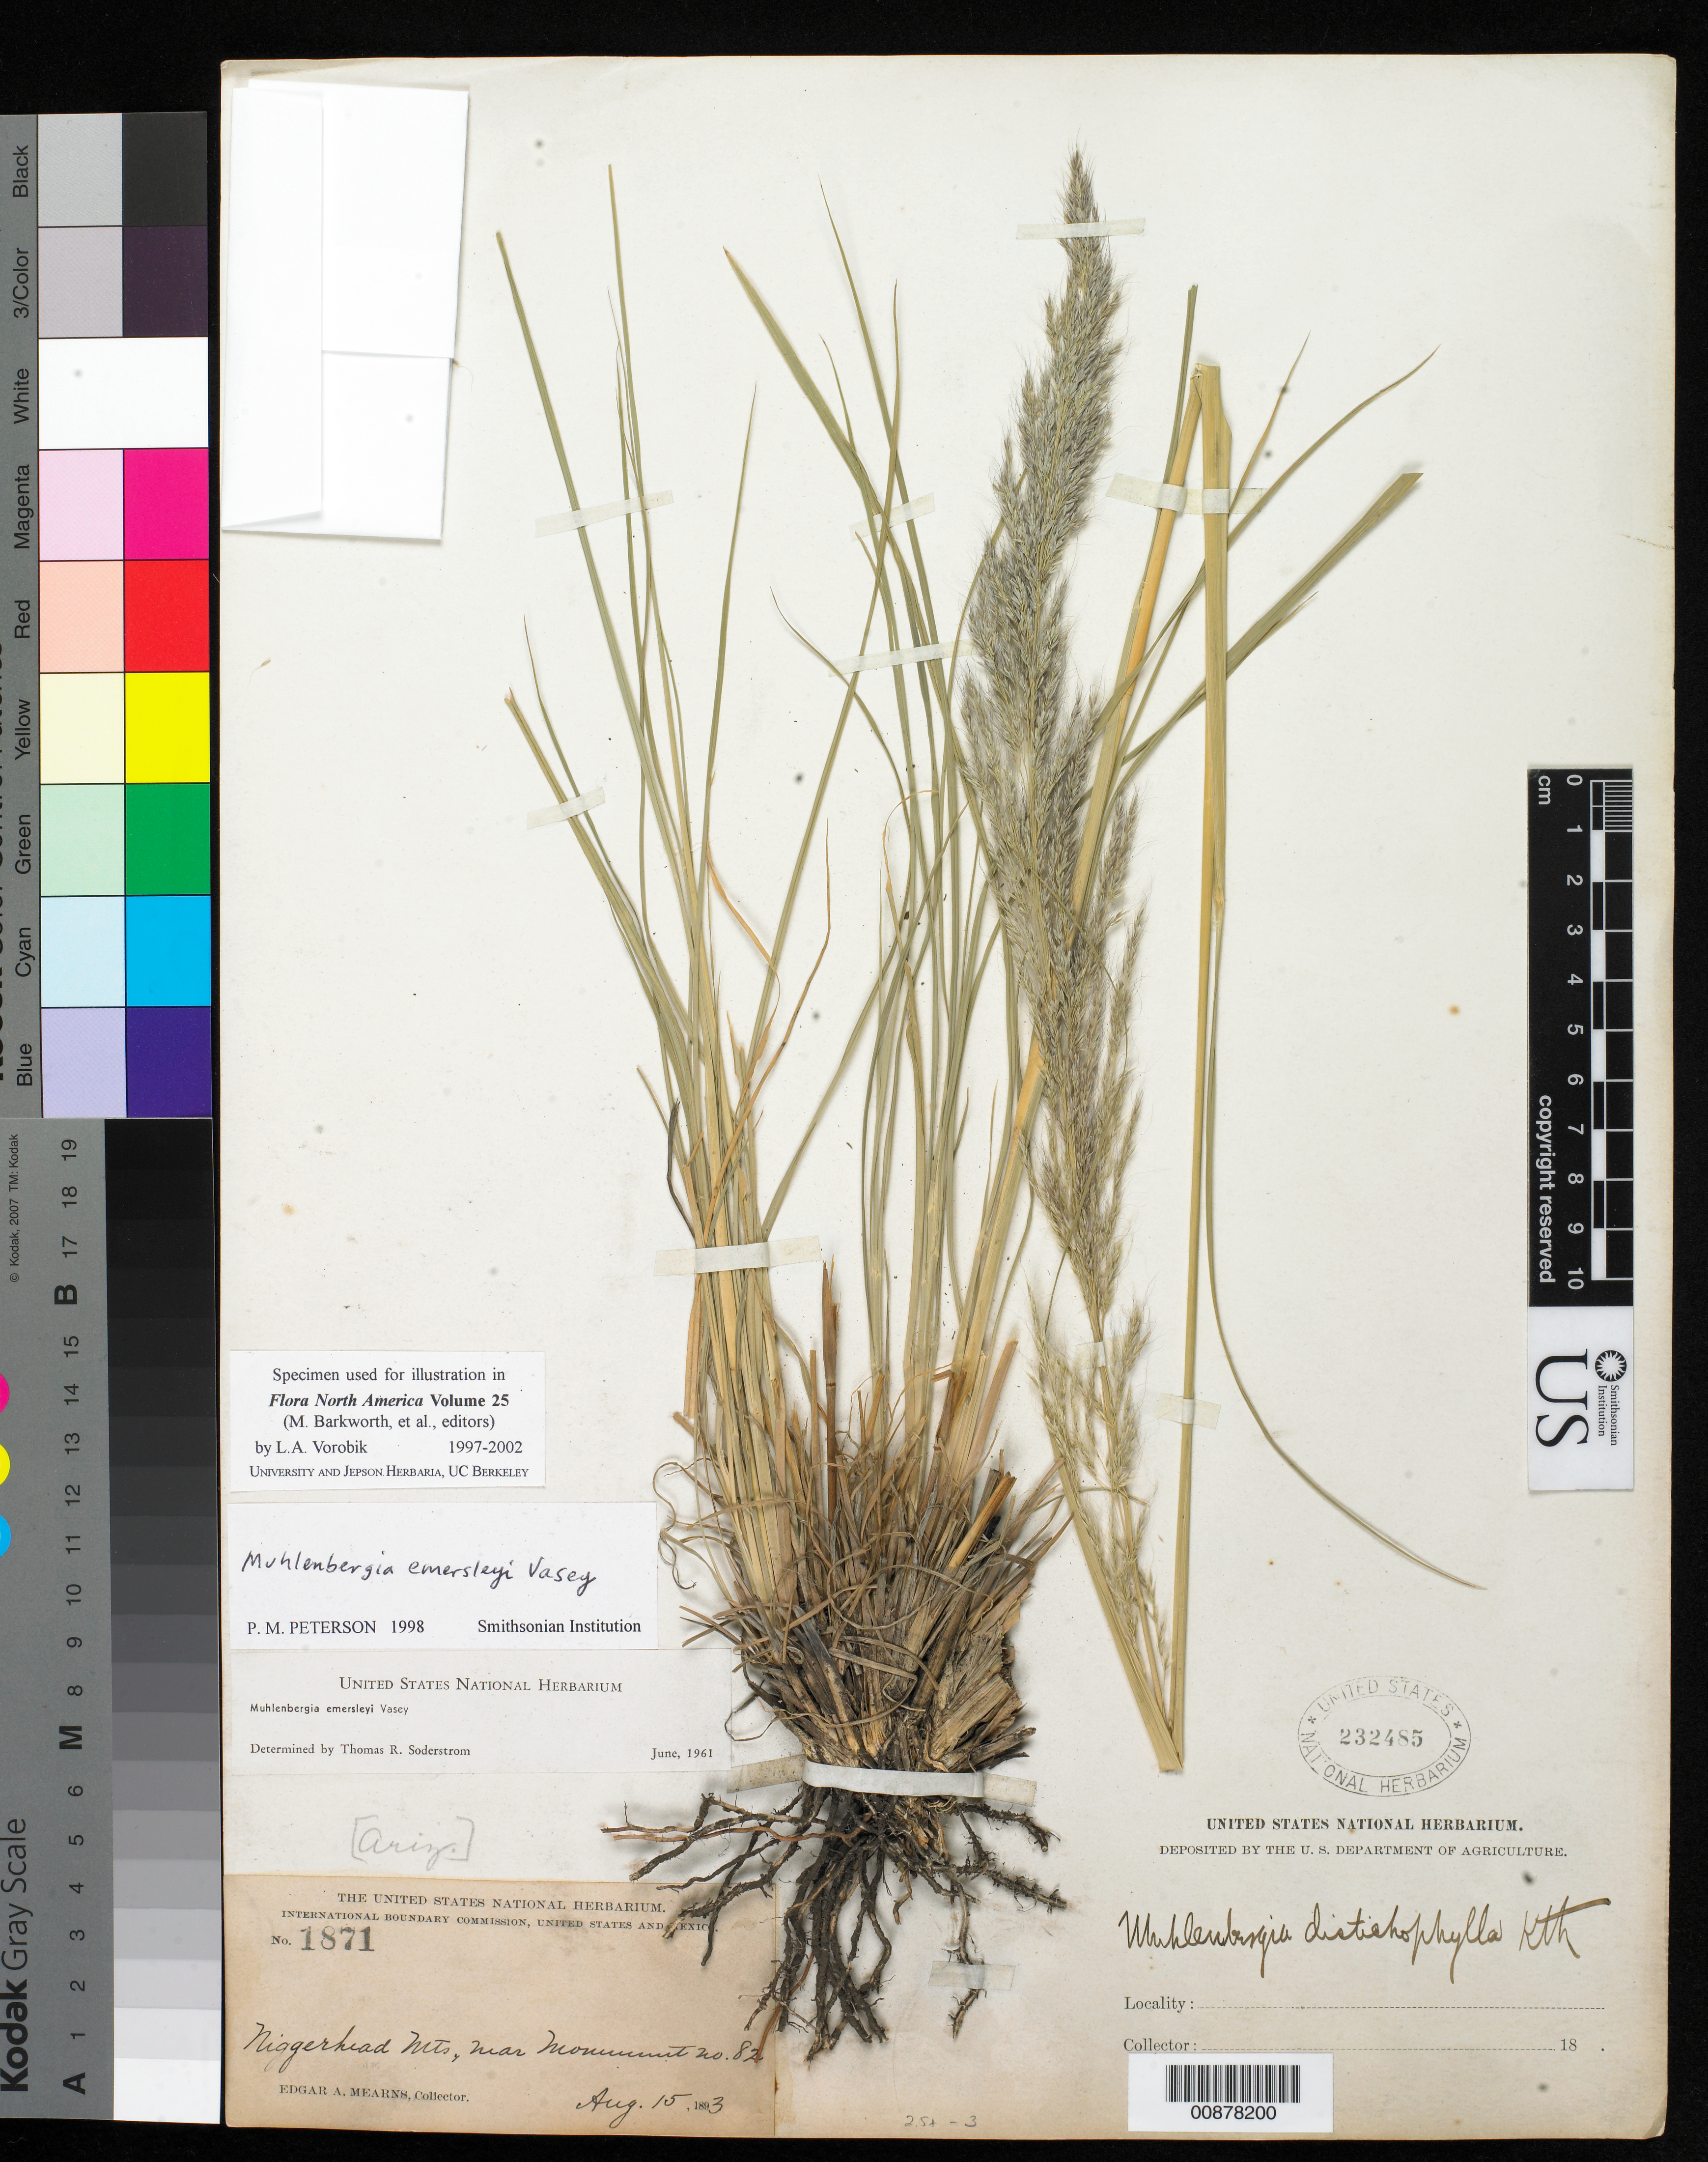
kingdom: Plantae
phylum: Tracheophyta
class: Liliopsida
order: Poales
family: Poaceae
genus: Muhlenbergia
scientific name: Muhlenbergia emersleyi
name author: Vasey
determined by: Peterson, Paul M., (BOT), Smithsonian Institution - National Museum of Natural History (UNITED STATES)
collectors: E. A. Mearns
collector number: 1871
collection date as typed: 15 Aug 1893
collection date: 1893-08-15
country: United States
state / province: Arizona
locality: Niggerhead Mts., near Monument no. 82.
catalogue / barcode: US 232485